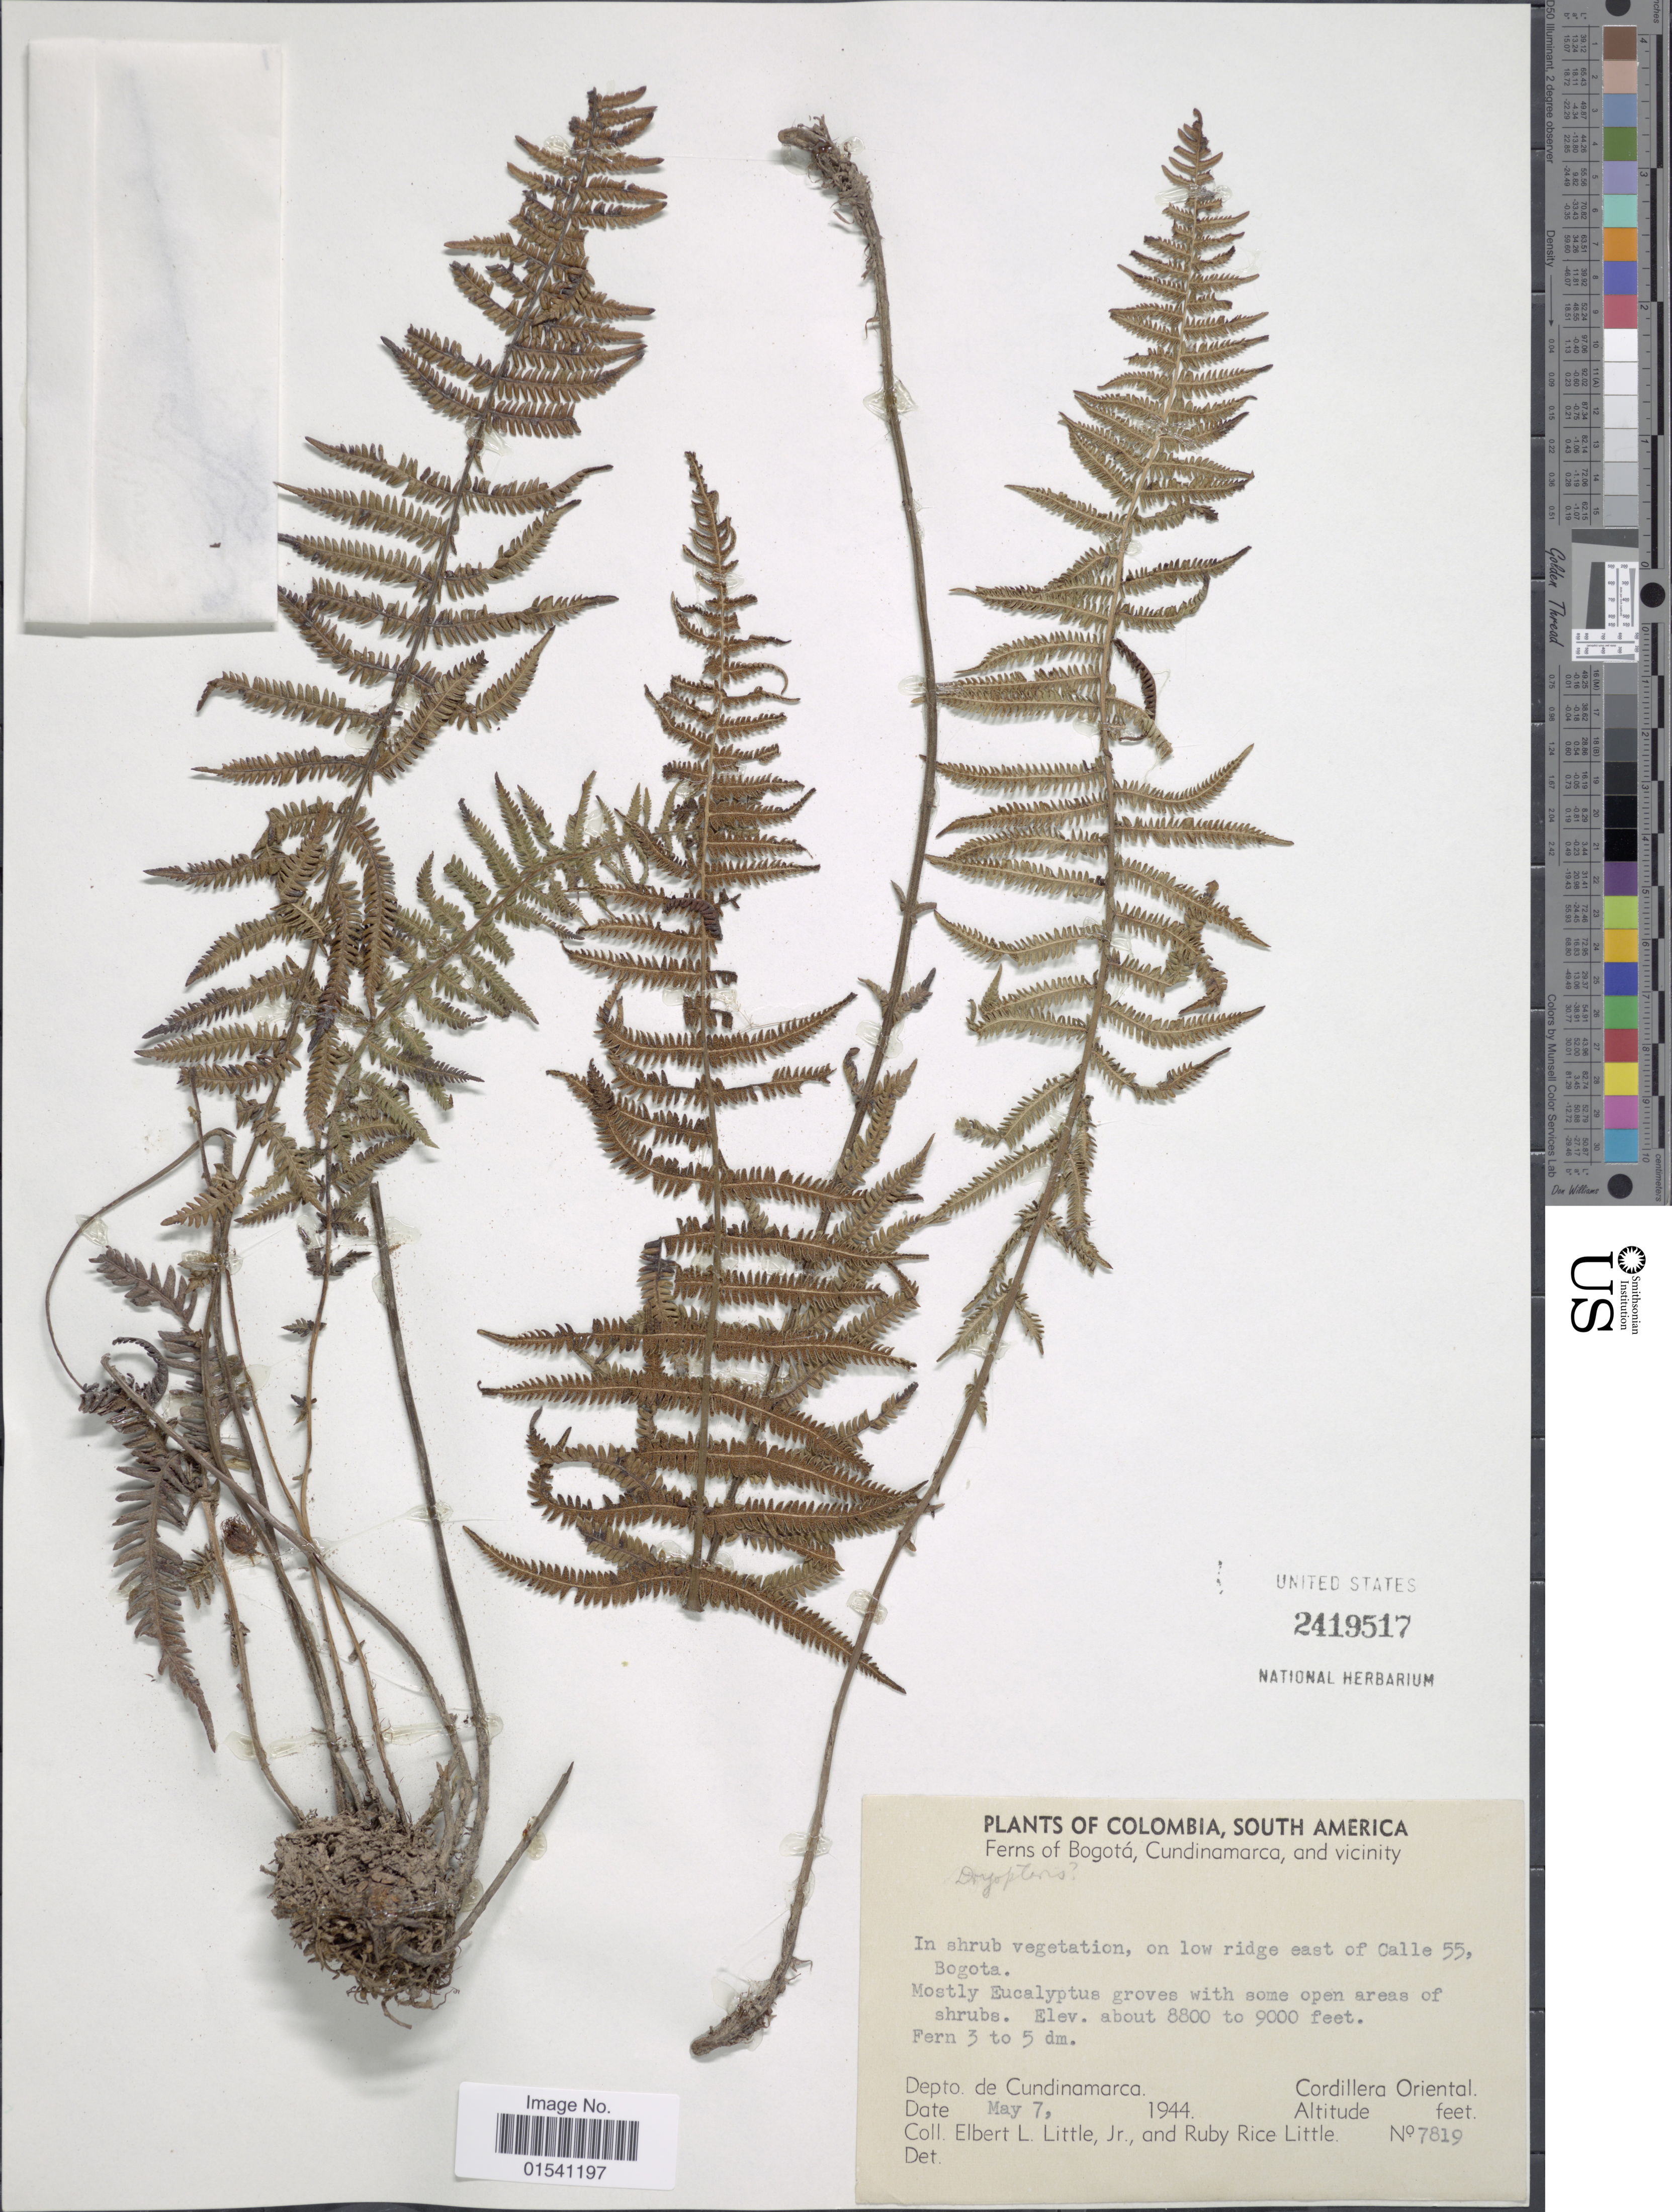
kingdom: Plantae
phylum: Tracheophyta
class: Polypodiopsida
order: Polypodiales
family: Thelypteridaceae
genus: Amauropelta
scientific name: Amauropelta sp.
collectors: E. L. Little & R. R. Little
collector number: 7819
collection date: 1944-05-07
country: Colombia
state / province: Cundinamarca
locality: Ferns of Bogotá, and vicinity, In shrub vegetation, on low ridge east of Calle 55, Bogota. Depto de Cundinamarca, Cordillera Oriental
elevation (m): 2682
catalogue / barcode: US 2419517